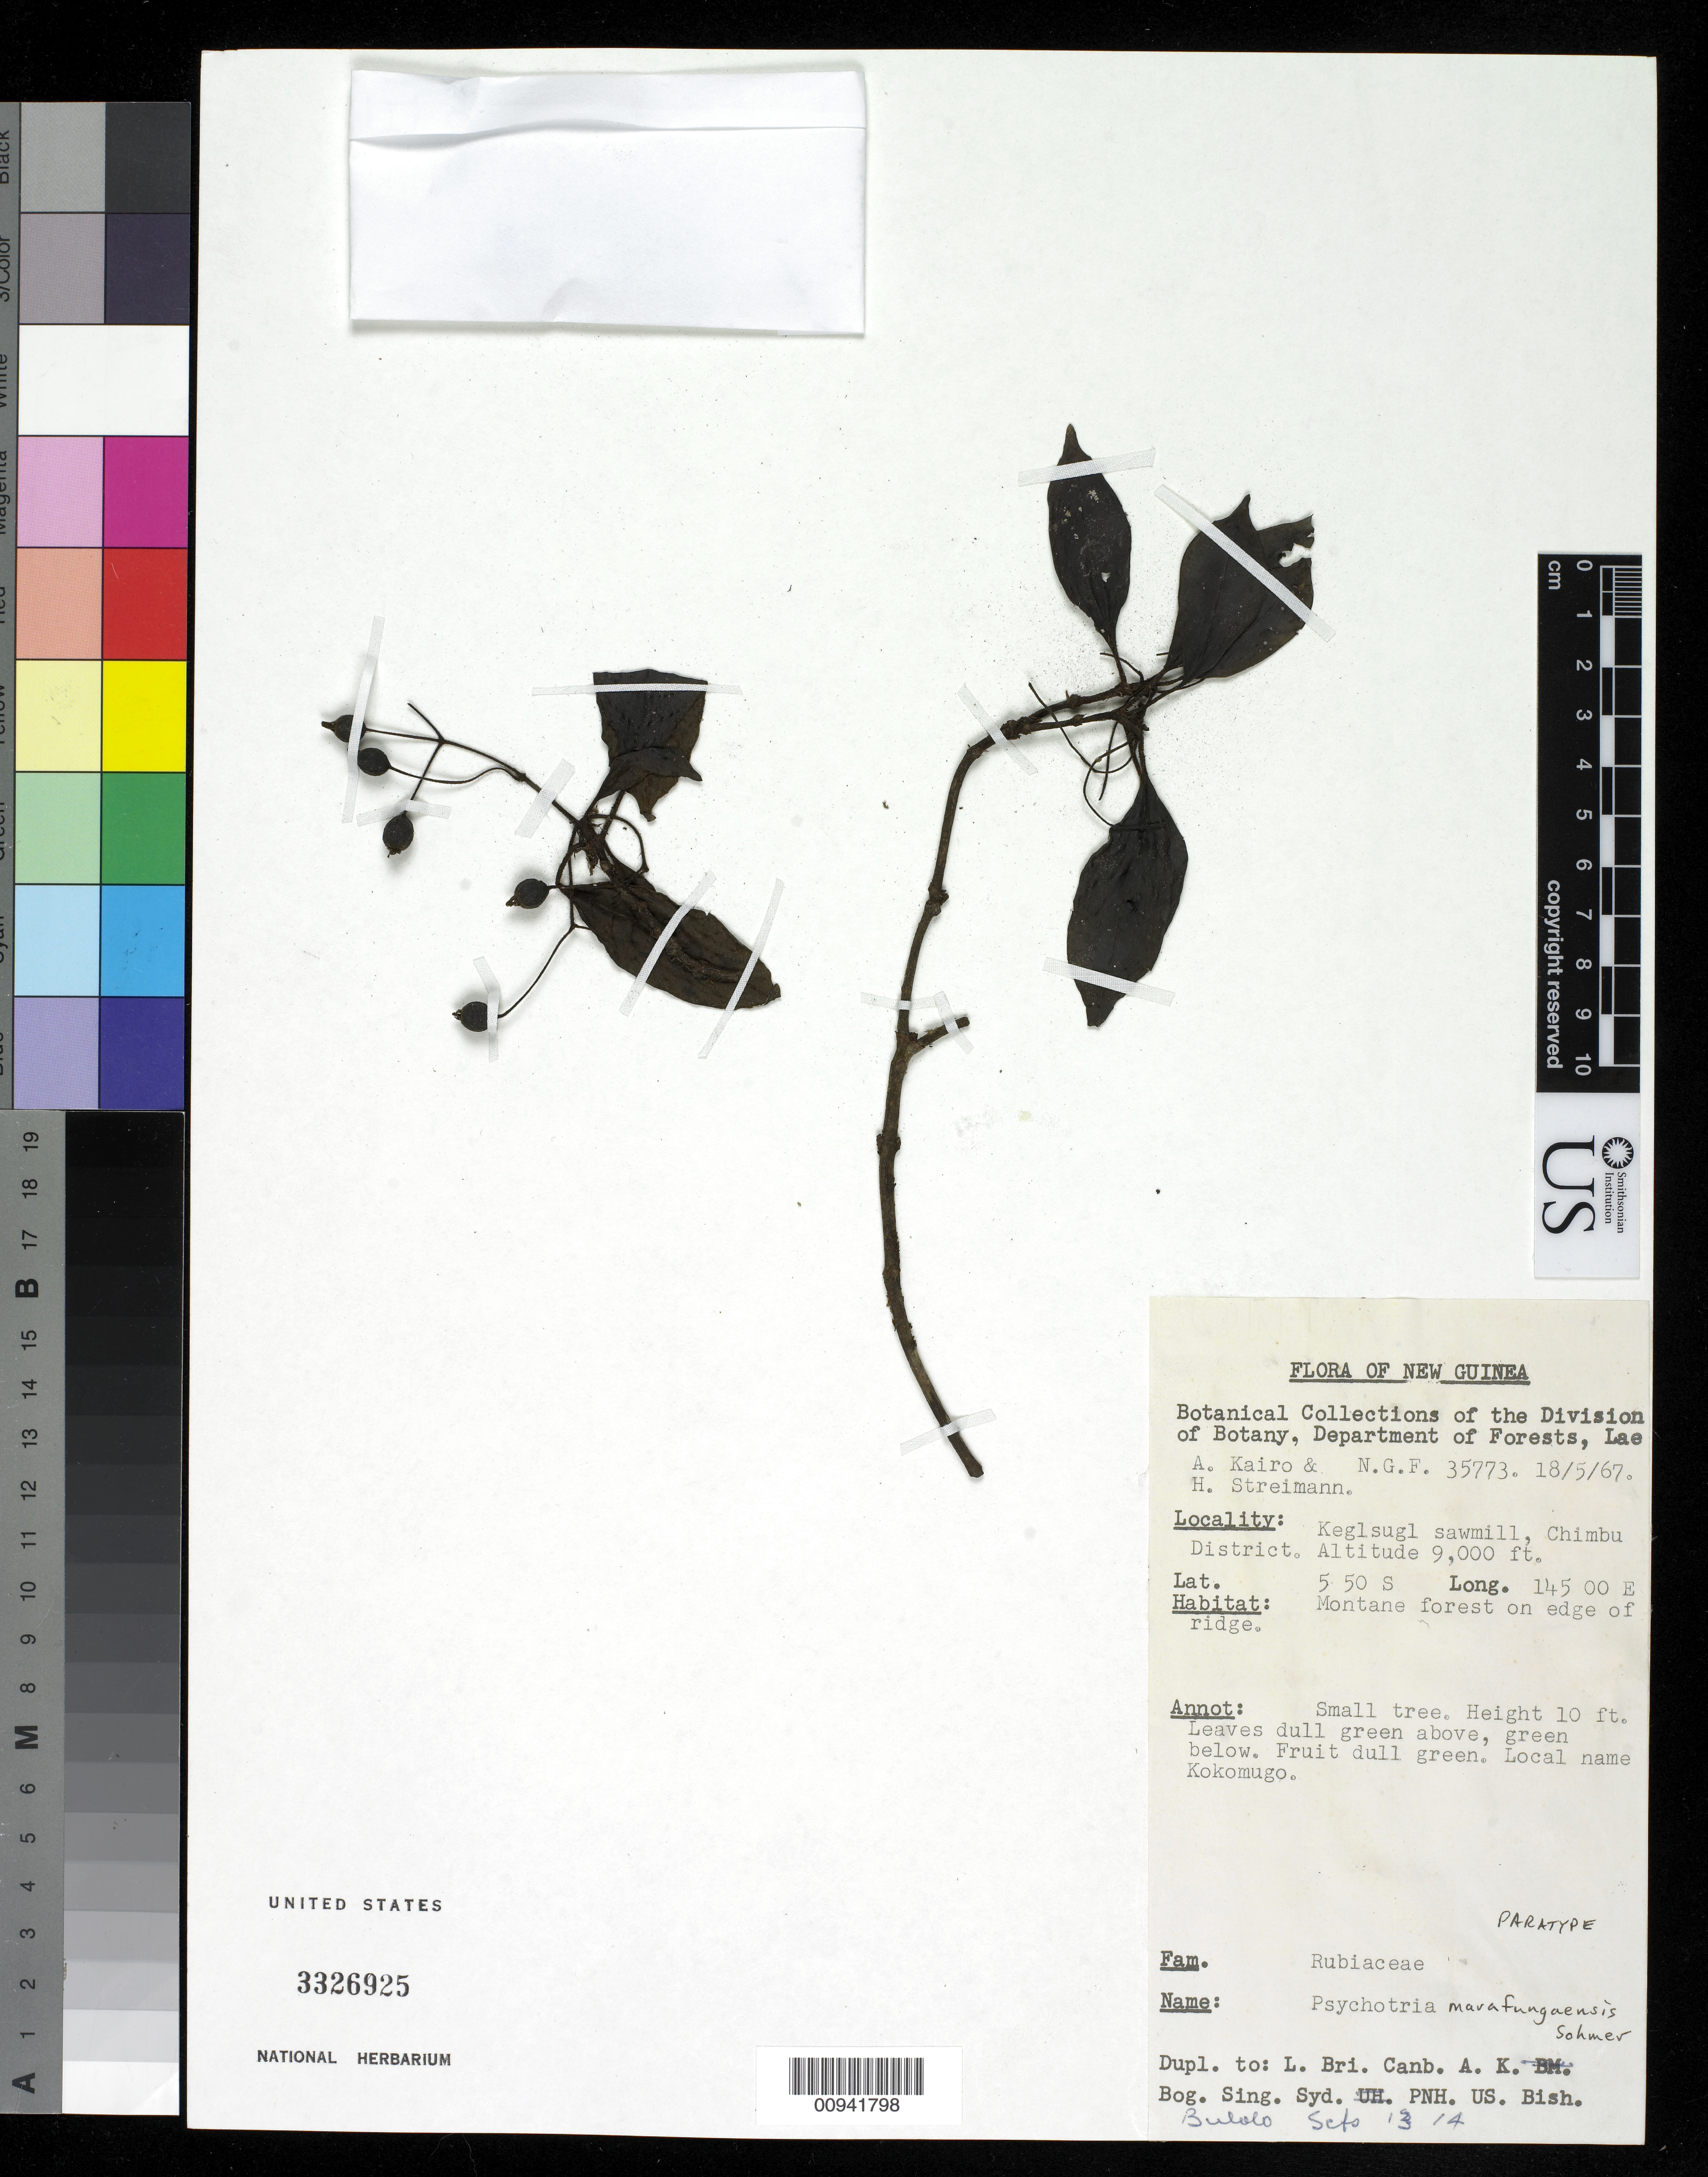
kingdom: Plantae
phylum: Tracheophyta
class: Magnoliopsida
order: Gentianales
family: Rubiaceae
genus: Psychotria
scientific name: Psychotria marafungaensis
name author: Sohmer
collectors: A. Kairo & H. Streimann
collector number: NGF 35773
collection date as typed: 18 May 1967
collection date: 1967-05-18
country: Papua New Guinea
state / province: Chimbu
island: New Guinea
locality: Keglsugl sawmill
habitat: Montane forest on edge of ridge.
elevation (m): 2743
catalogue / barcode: US 3326925